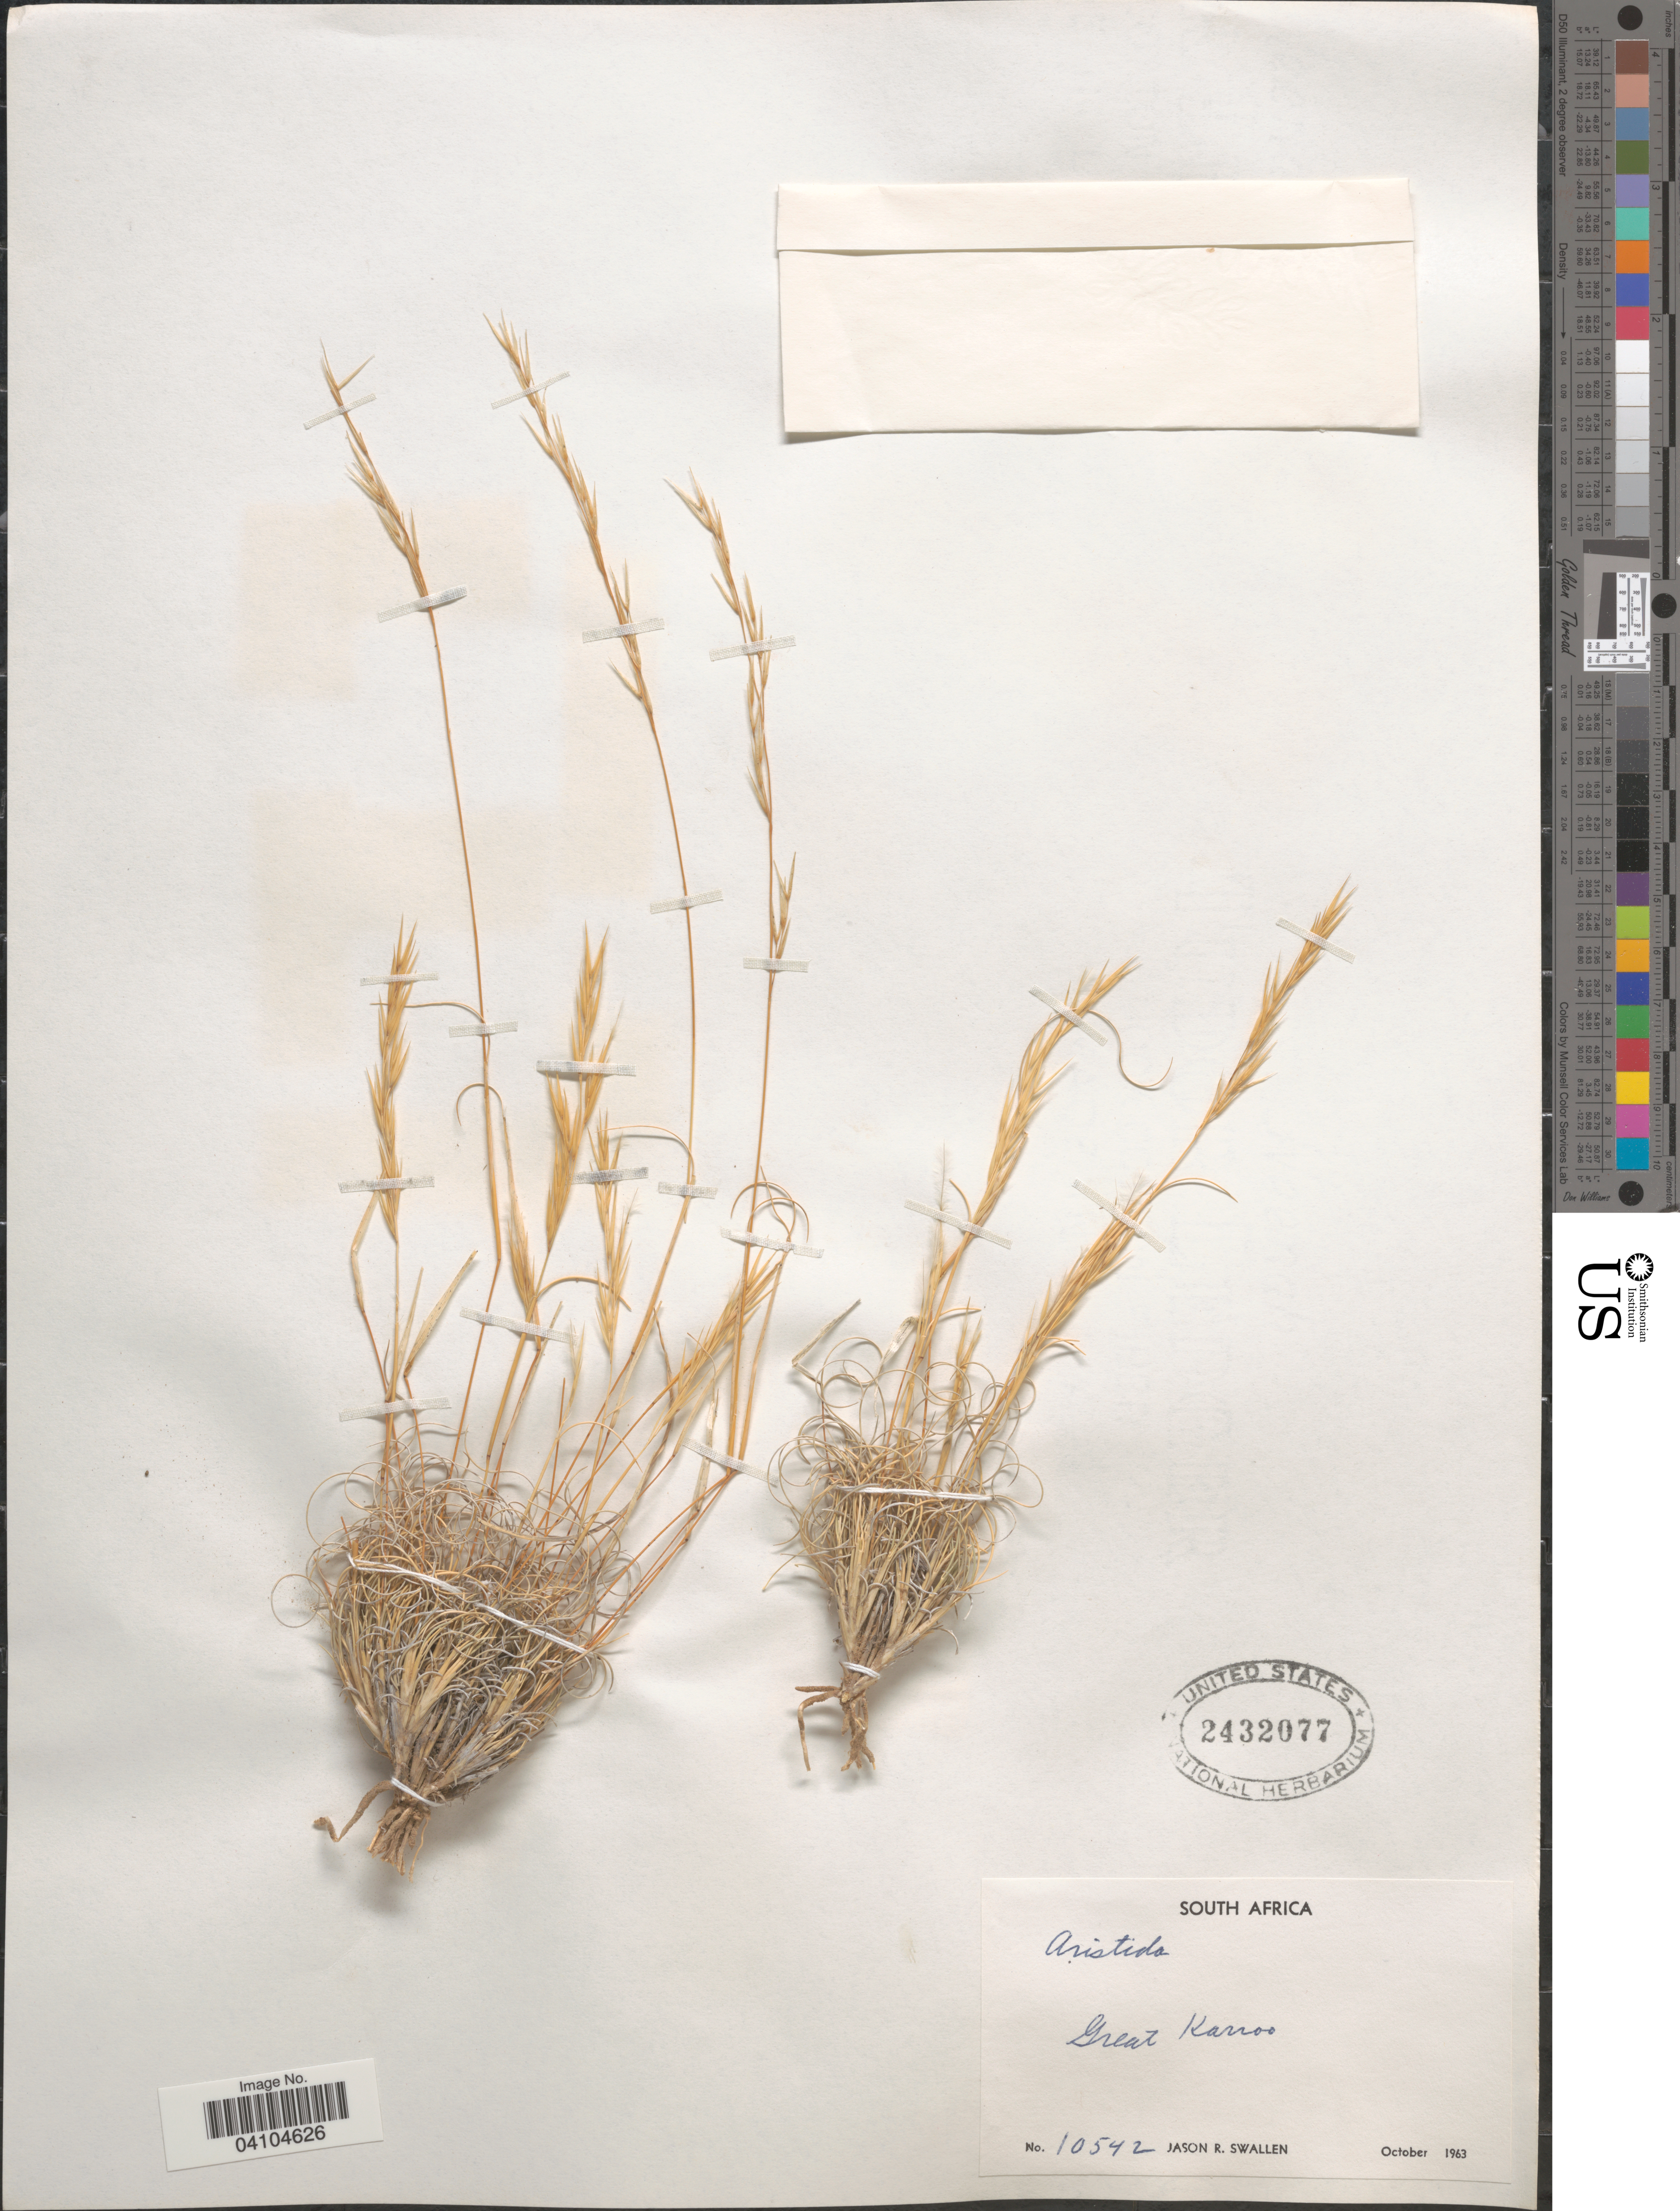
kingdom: Plantae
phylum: Tracheophyta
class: Liliopsida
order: Poales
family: Poaceae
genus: Aristida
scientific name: Aristida sp.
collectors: J. R. Swallen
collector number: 10542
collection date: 1963-10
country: South Africa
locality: Great Karroo.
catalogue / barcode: US 2432077